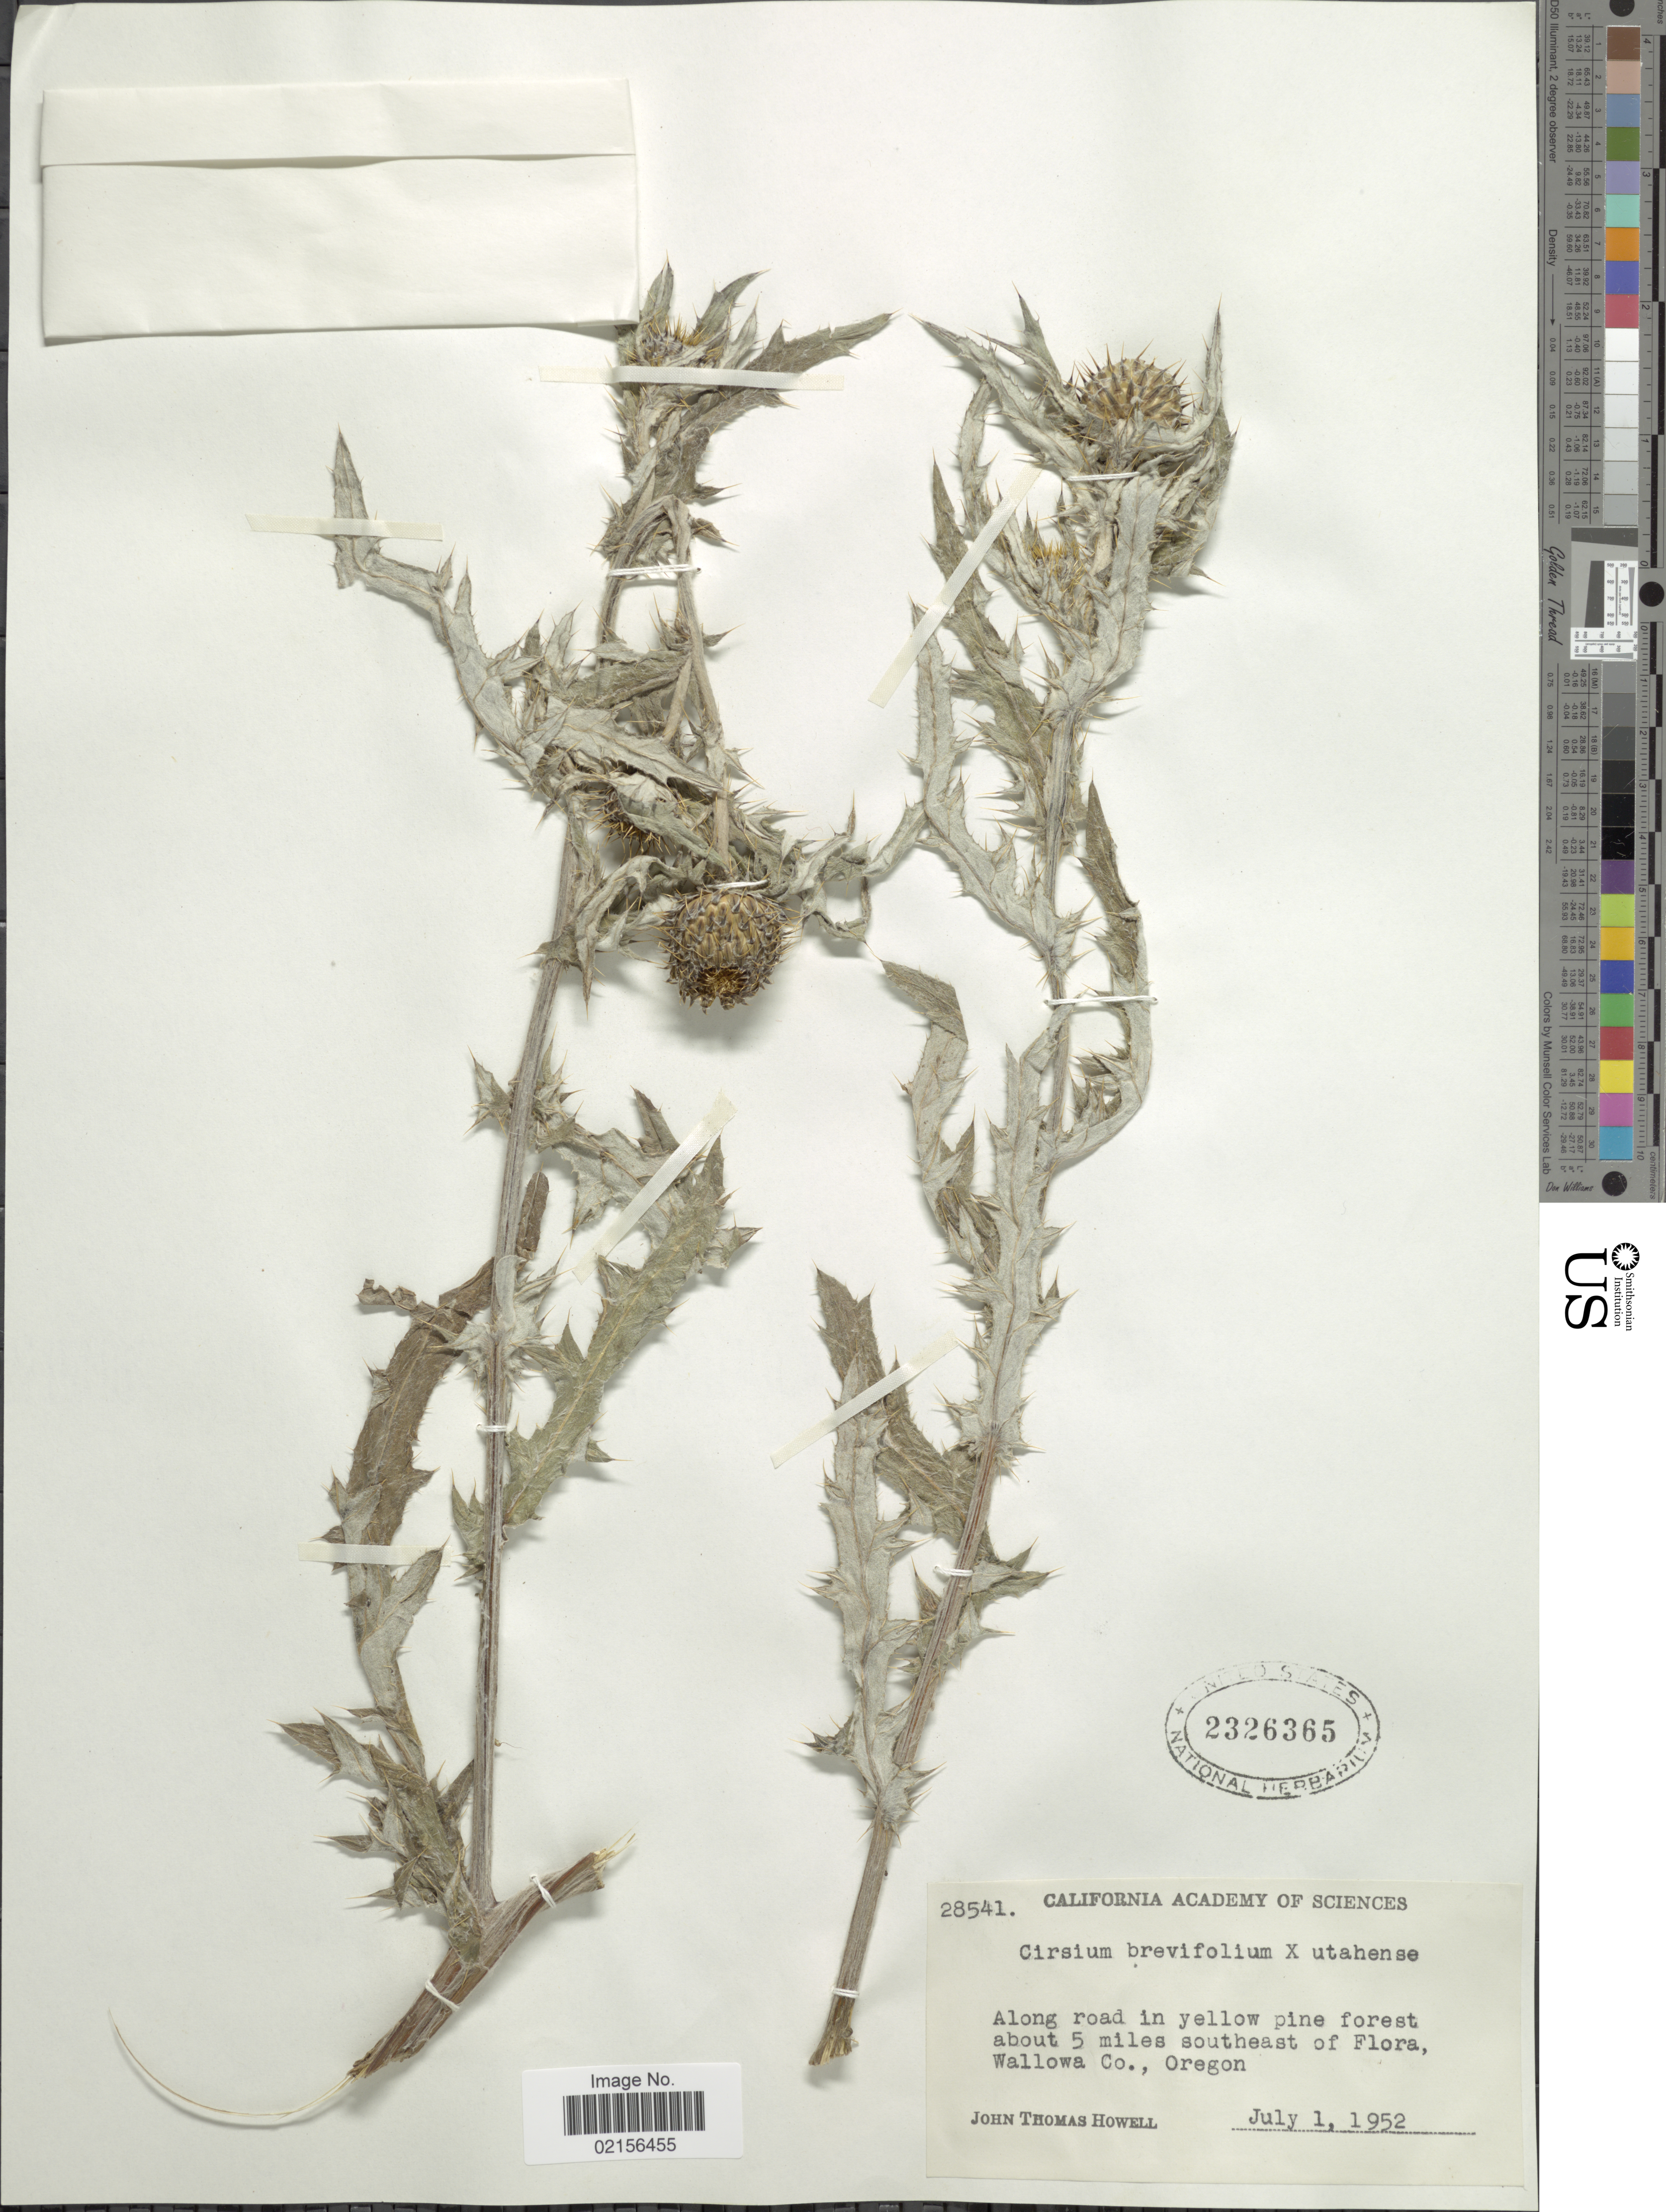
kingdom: Plantae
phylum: Tracheophyta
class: Magnoliopsida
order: Asterales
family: Asteraceae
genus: Cirsium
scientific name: Cirsium brevifolium x C. utahense Petr.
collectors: J. T. Howell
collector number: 28541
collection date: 1952-07-01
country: United States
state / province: Oregon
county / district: Wallowa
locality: Along road in yellow pine forest about 5 miles southeast of Flora, Wallowa Co.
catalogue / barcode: US 2326365